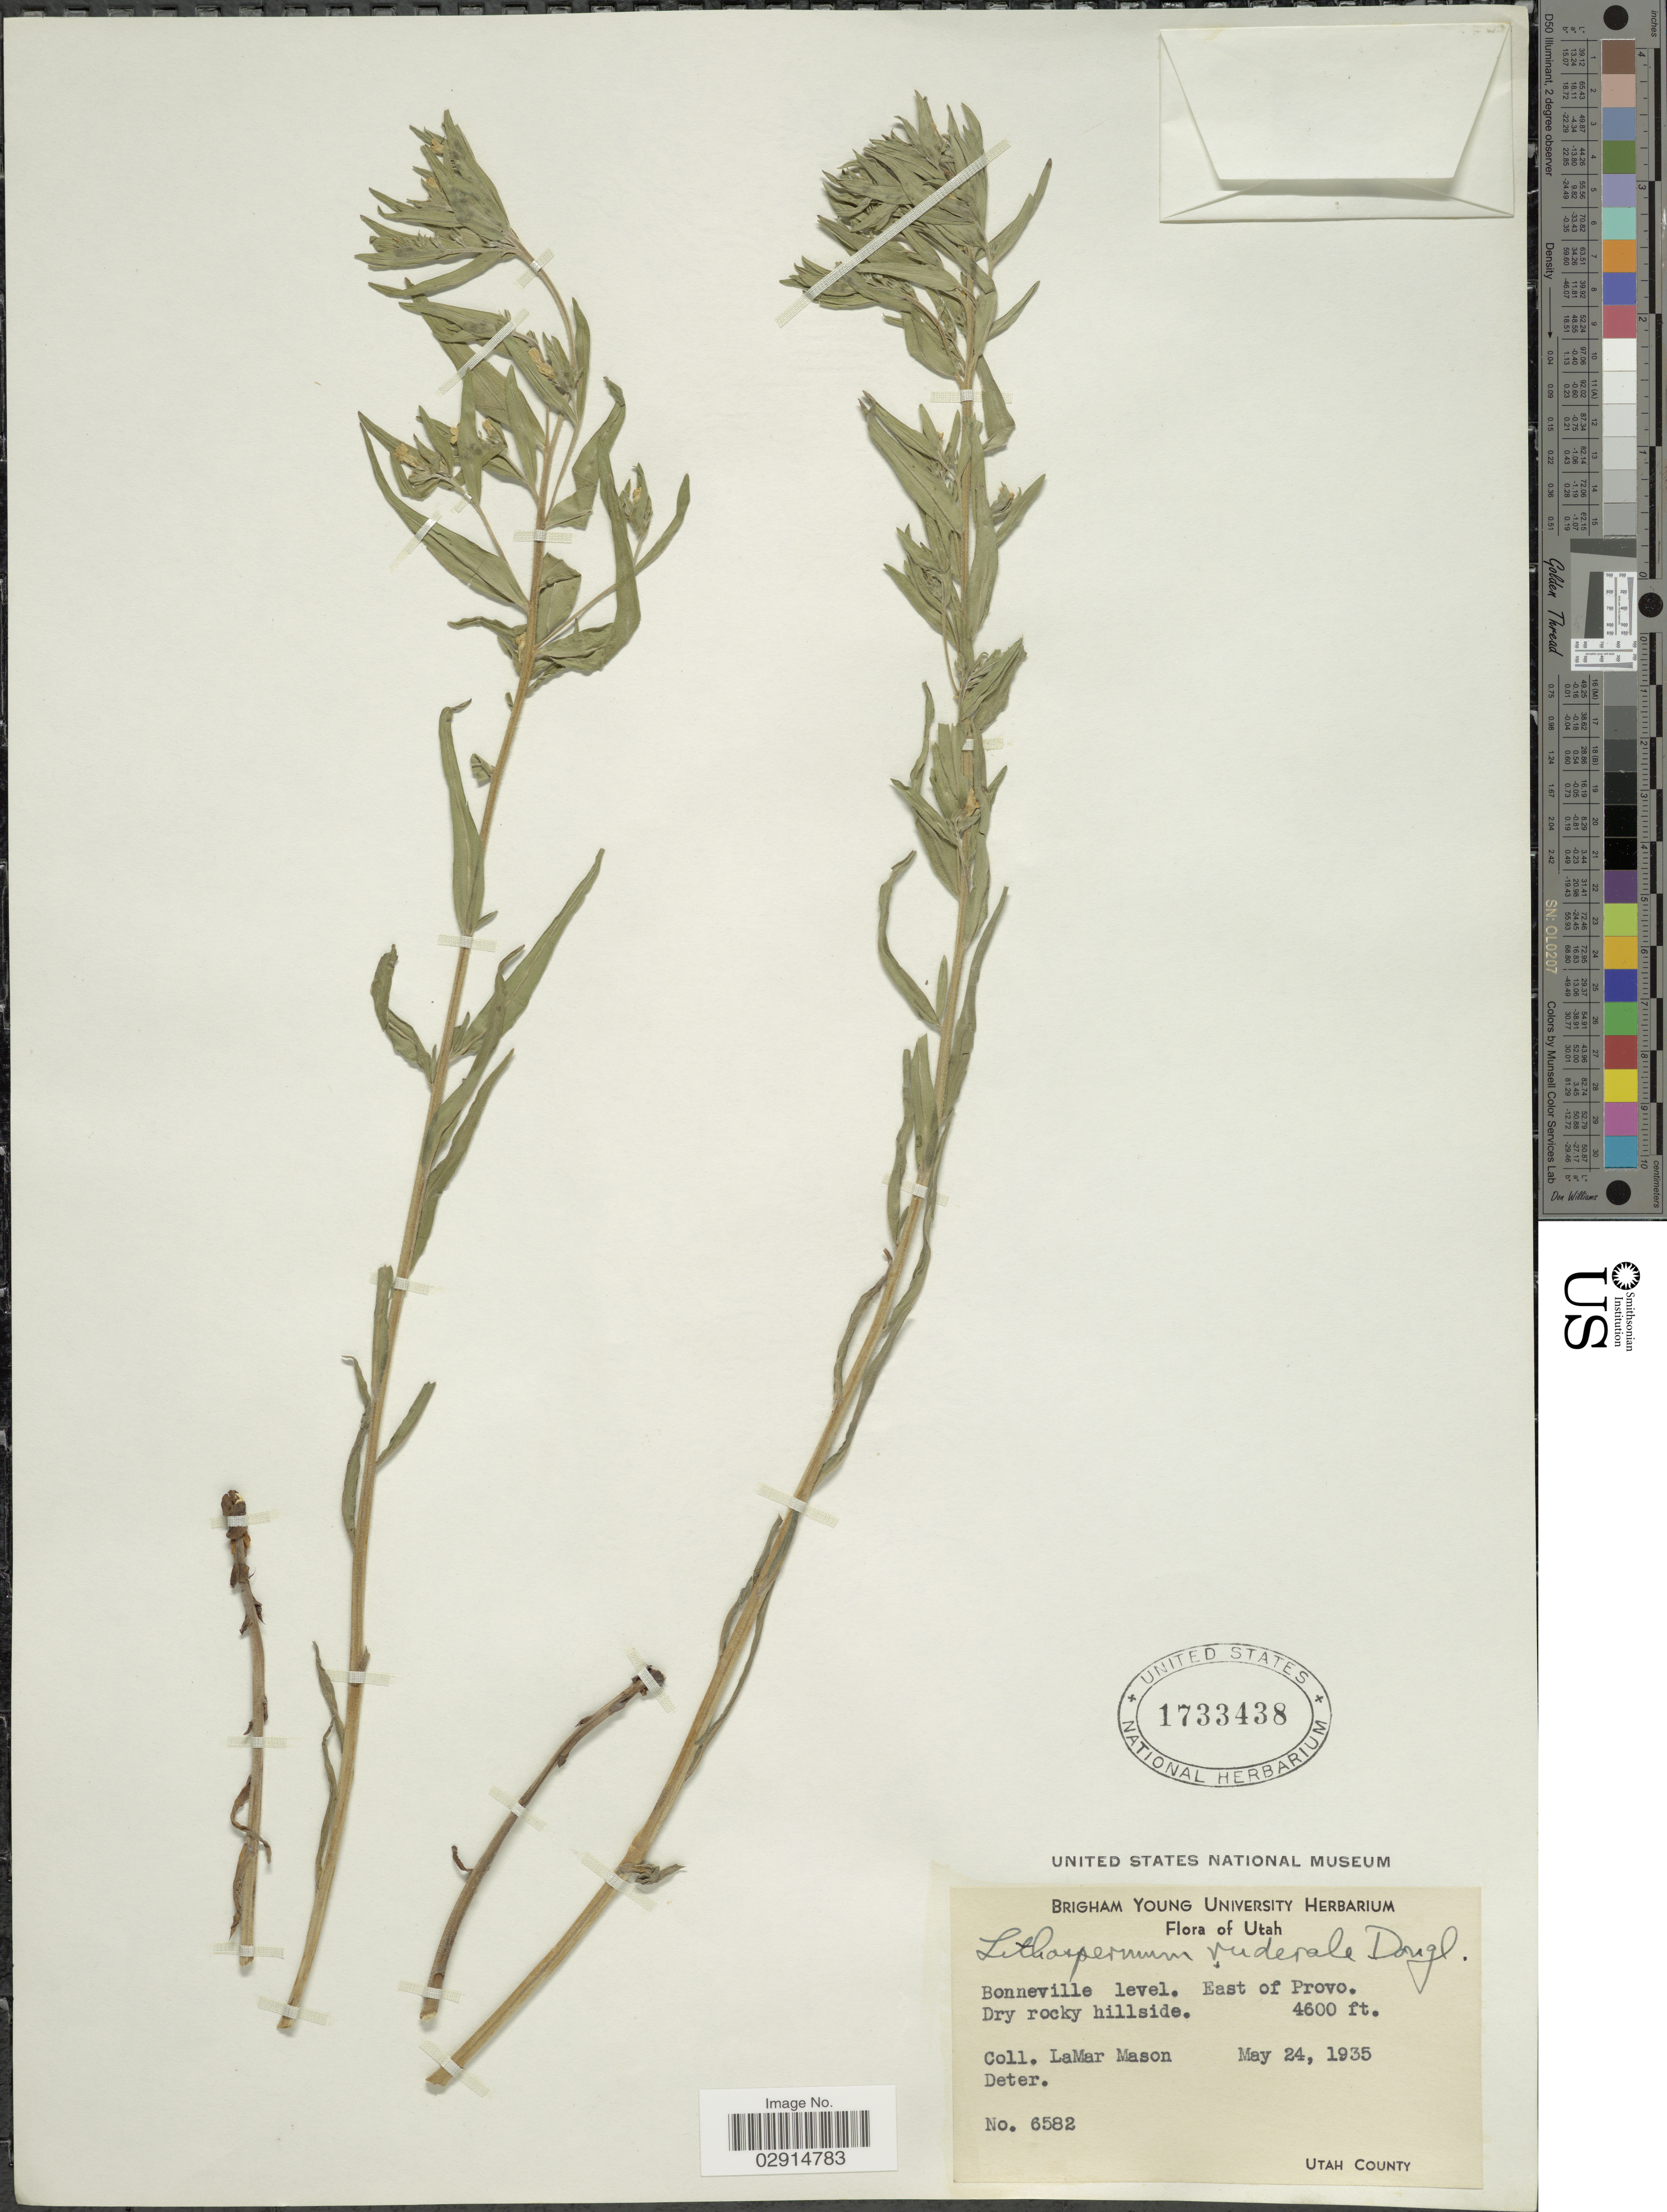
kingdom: Plantae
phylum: Tracheophyta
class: Magnoliopsida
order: Boraginales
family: Boraginaceae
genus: Lithospermum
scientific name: Lithospermum ruderale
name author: Douglas ex Lehm.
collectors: L. Mason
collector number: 6582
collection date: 1935-05-24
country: United States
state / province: Utah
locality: Bonneville level, East of Provo.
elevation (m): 1402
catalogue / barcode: US 1733438